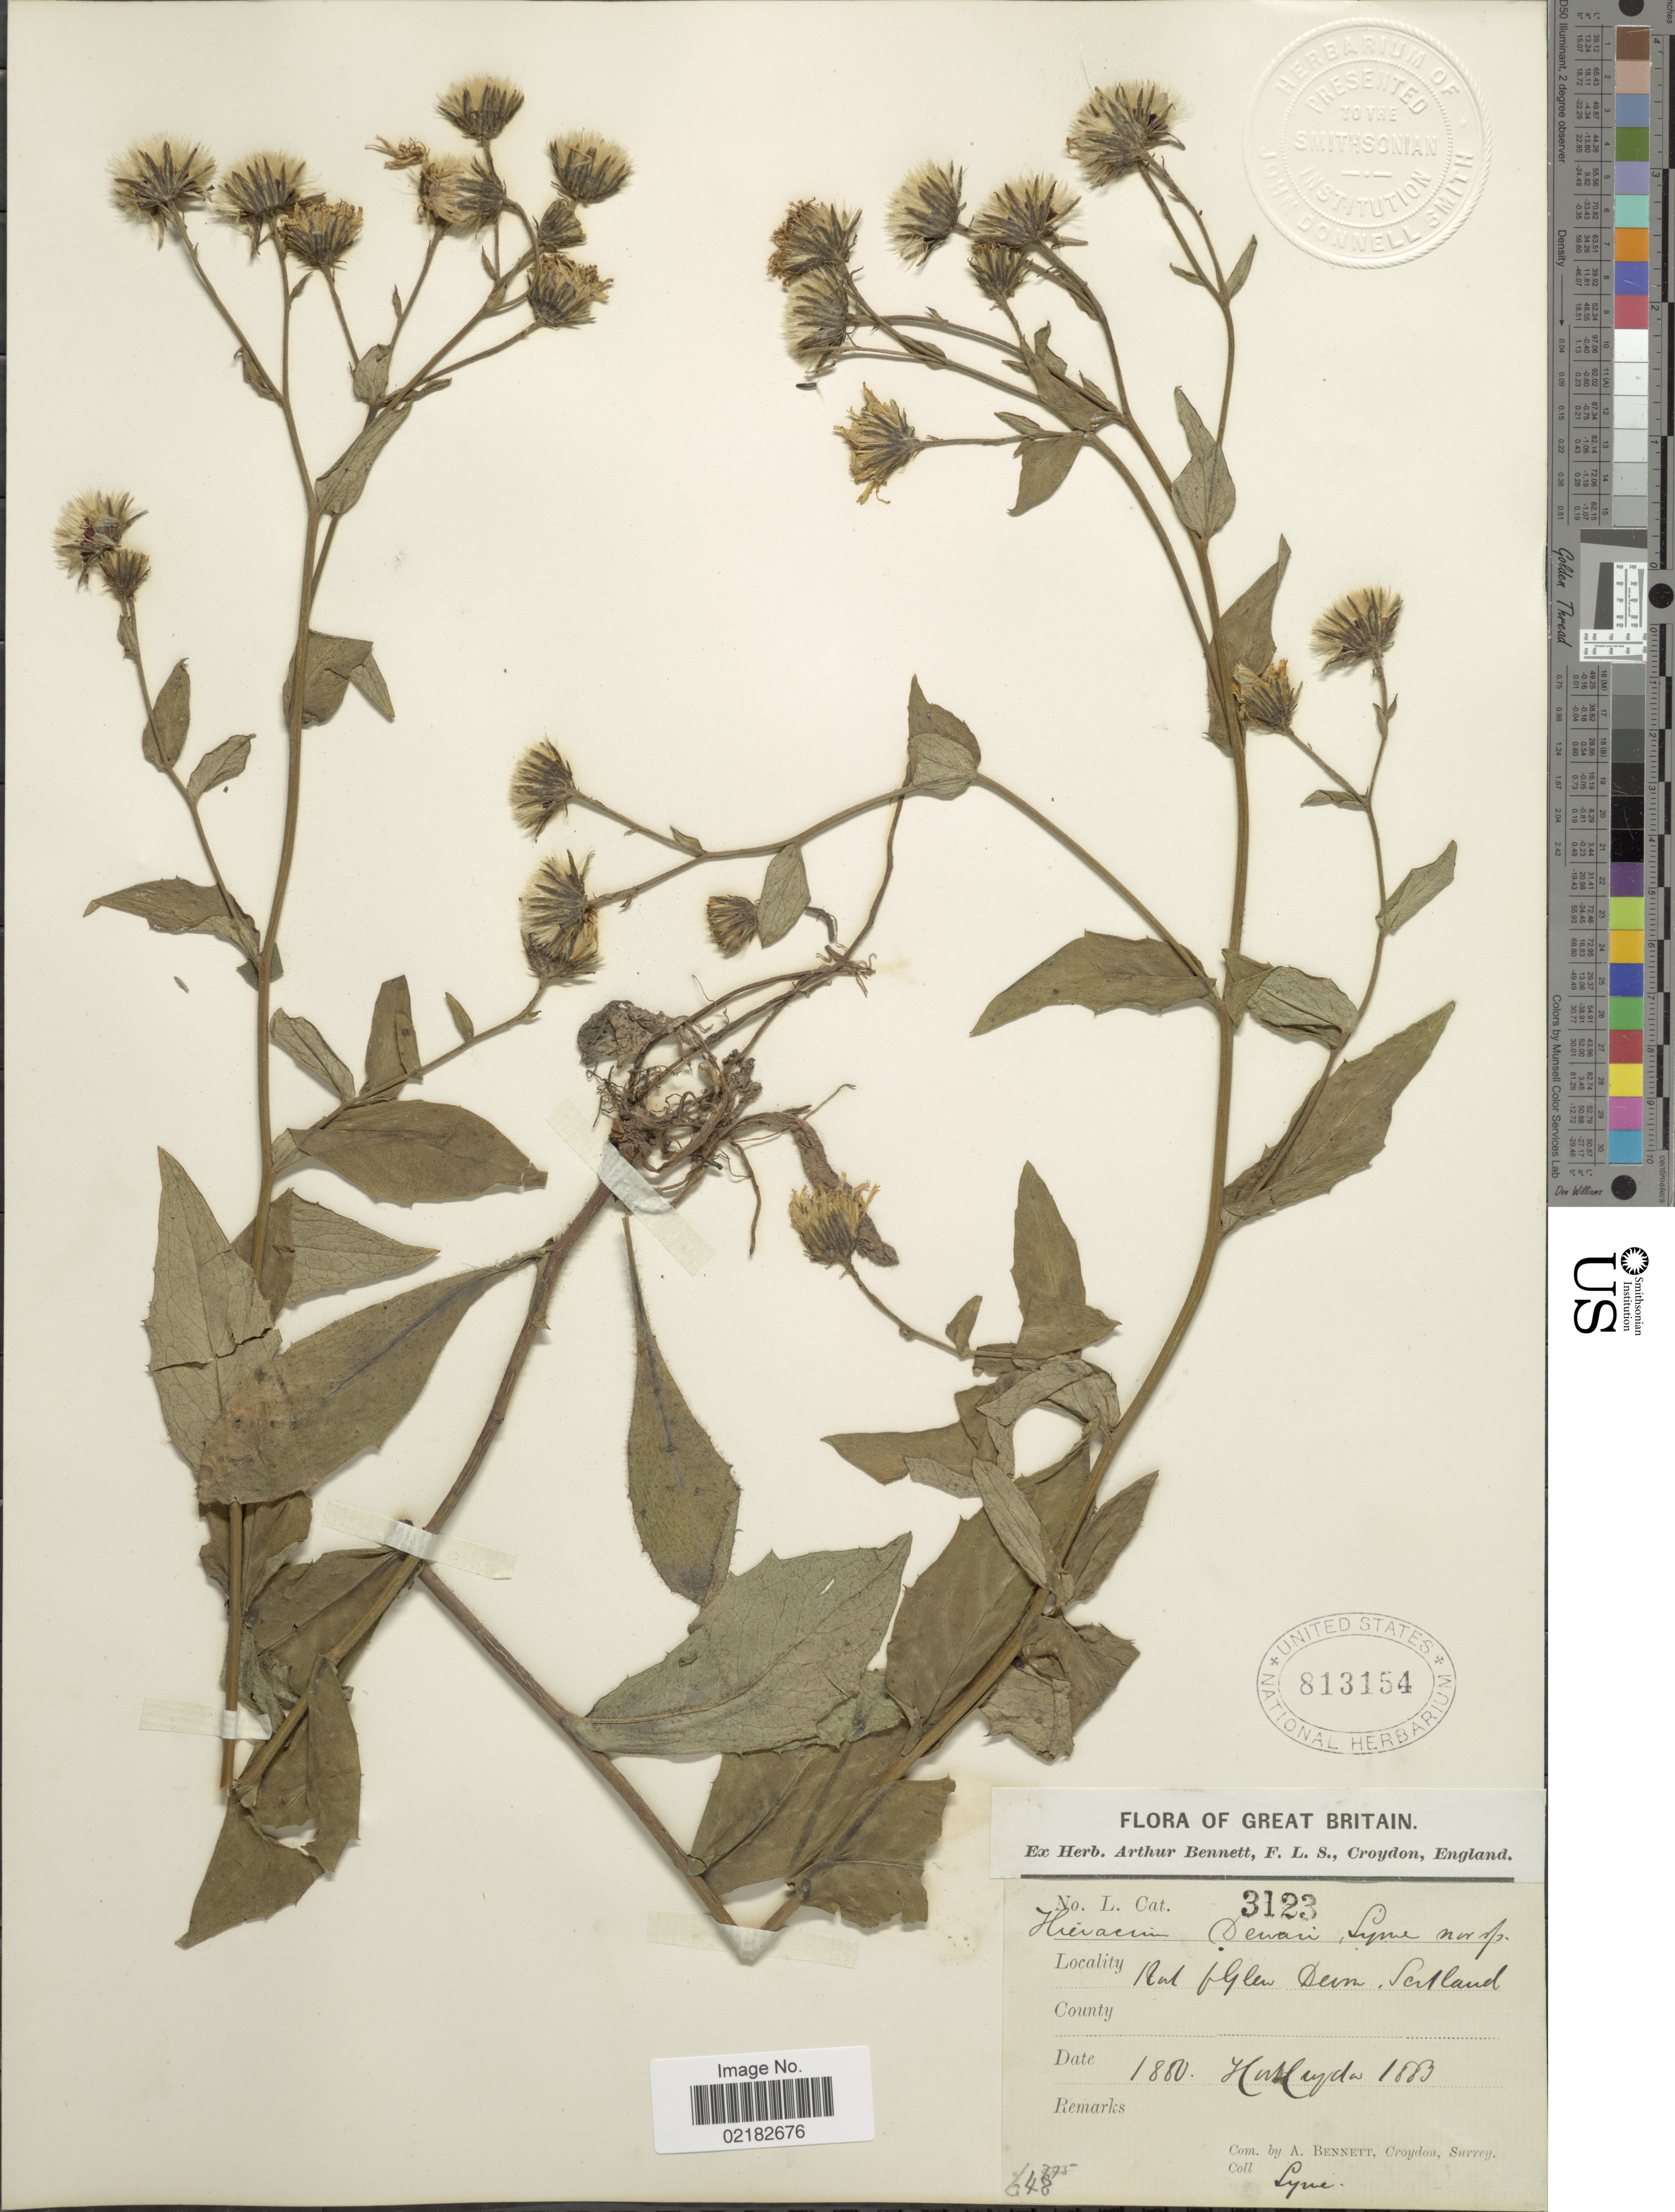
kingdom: Plantae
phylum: Tracheophyta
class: Magnoliopsida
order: Asterales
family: Asteraceae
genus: Hieracium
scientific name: Hieracium dewarii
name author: Syme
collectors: Lyme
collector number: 3123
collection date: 1880/1883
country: United Kingdom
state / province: Scotland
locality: Road to Glen Dee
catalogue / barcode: US 813154